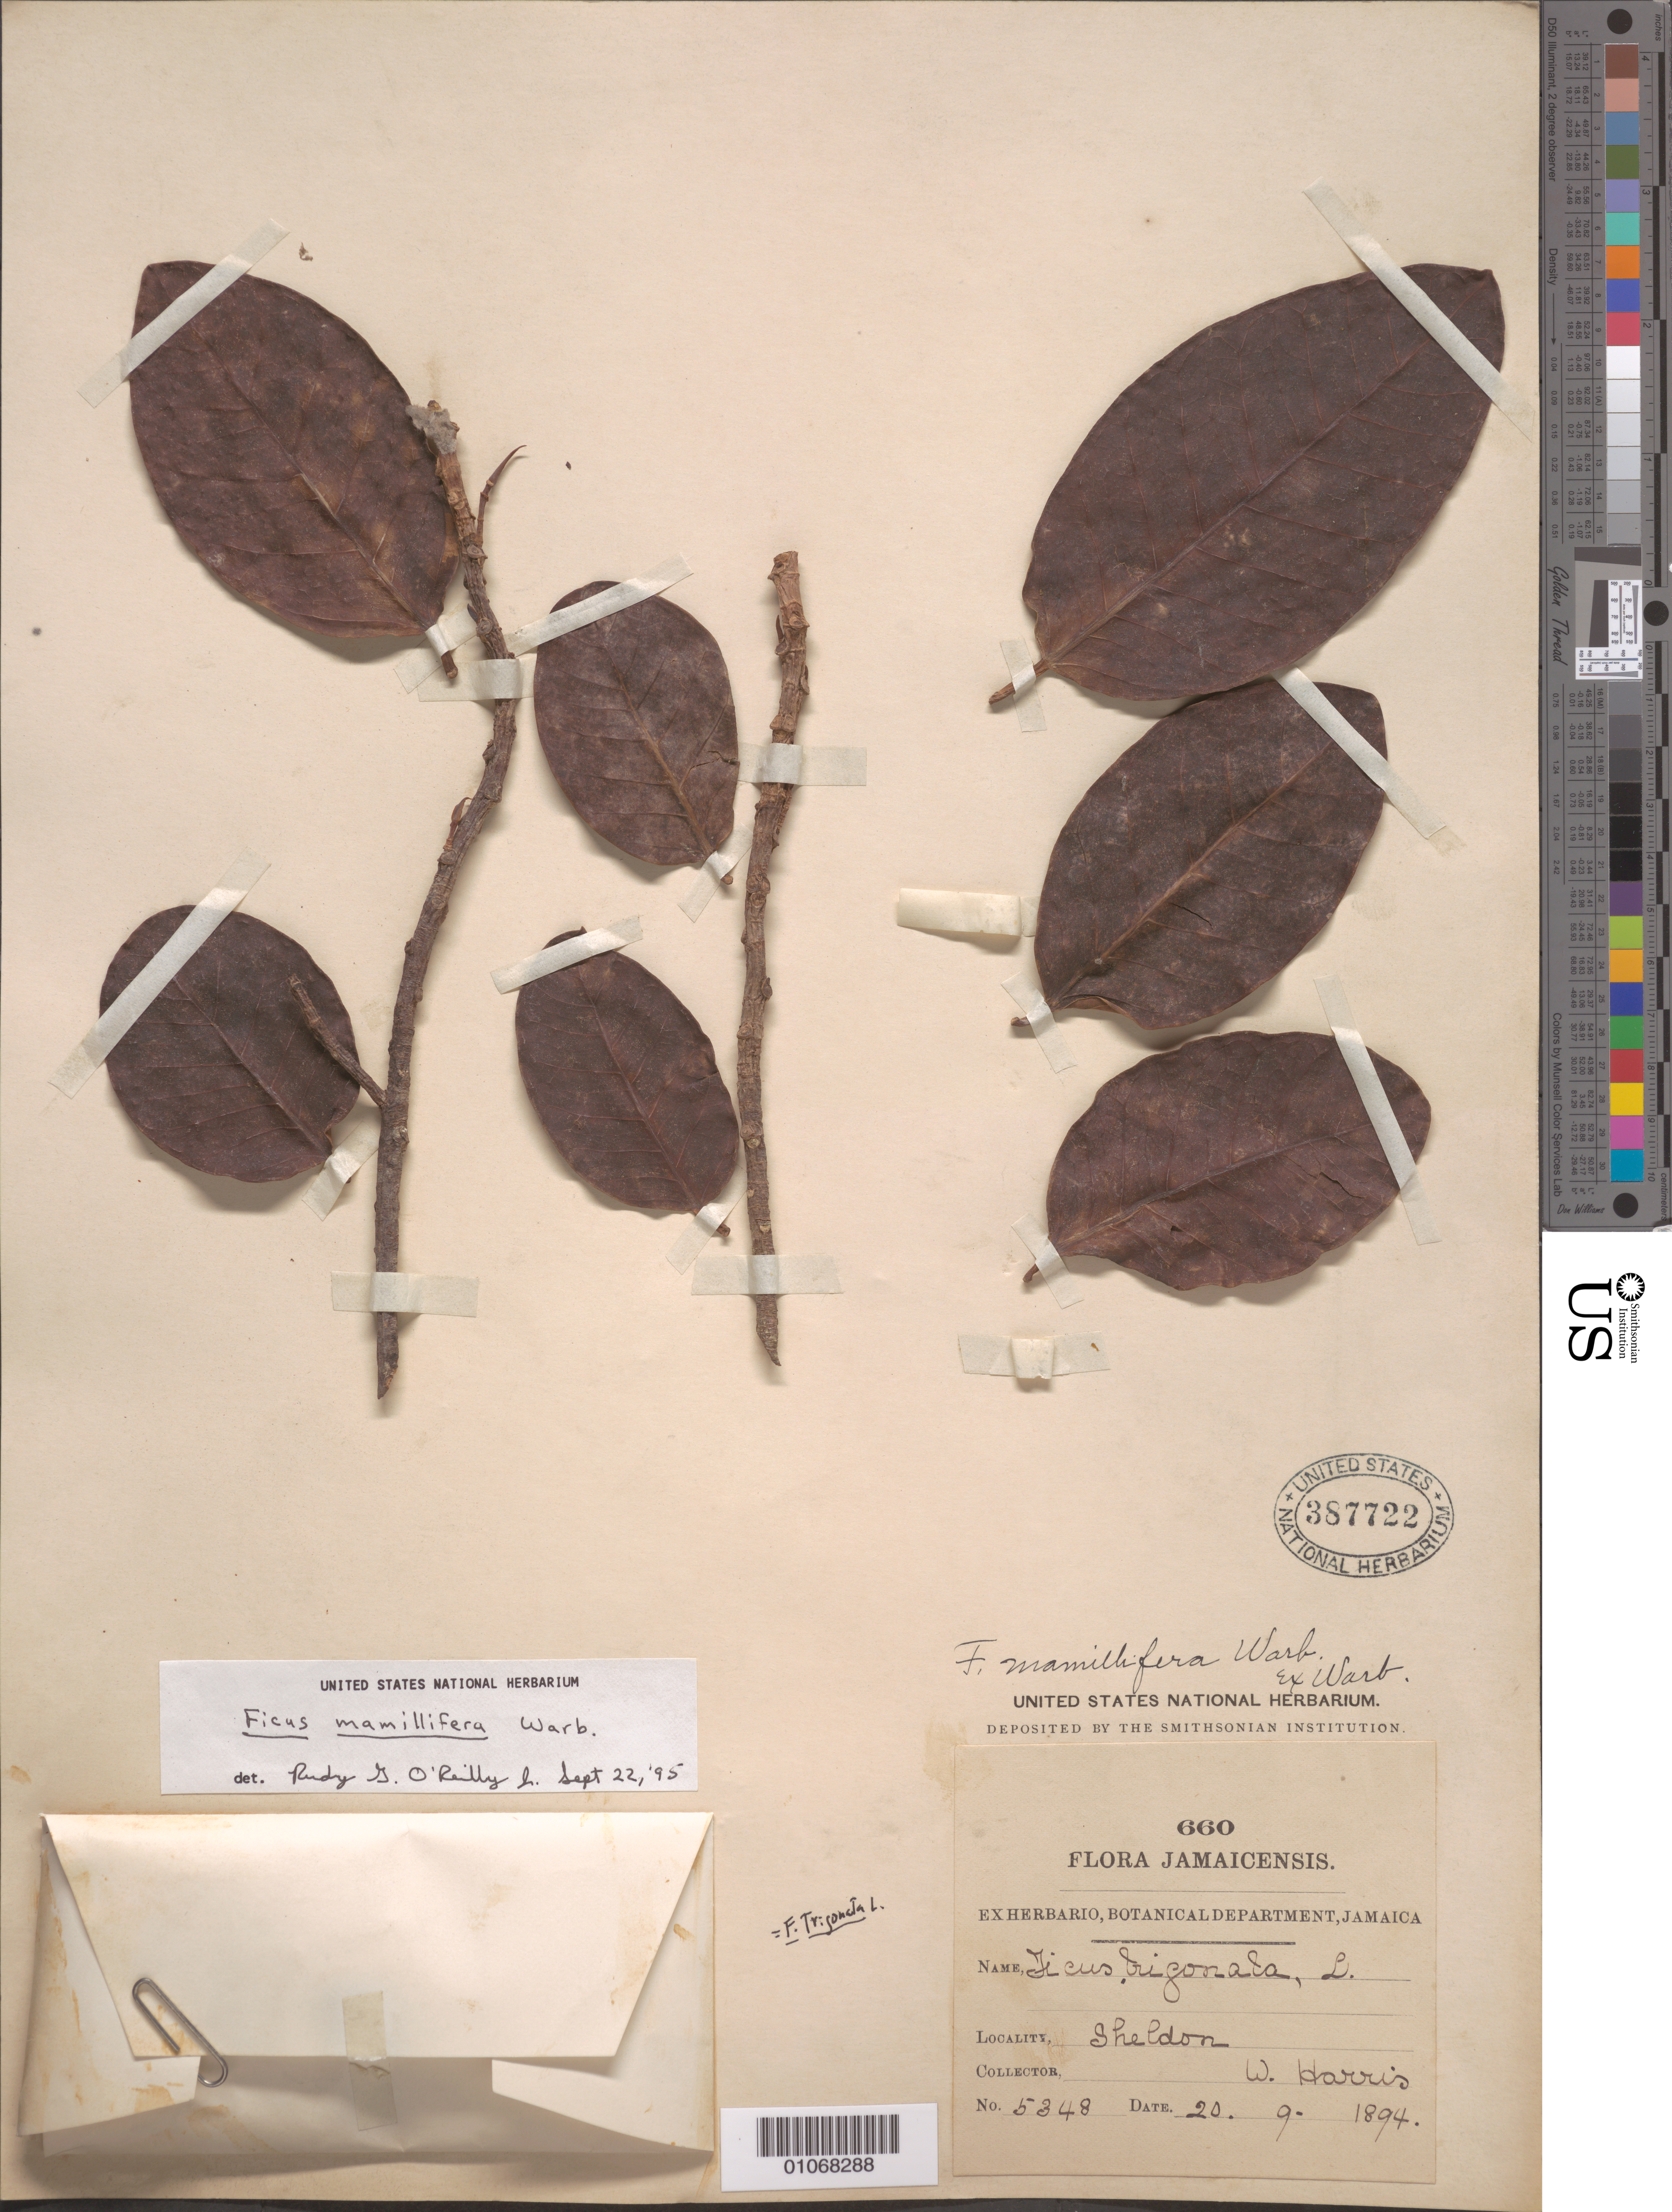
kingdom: Plantae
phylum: Tracheophyta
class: Magnoliopsida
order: Rosales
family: Moraceae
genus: Ficus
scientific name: Ficus mamillifera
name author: Warb.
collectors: W. Harris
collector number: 5348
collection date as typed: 20 Sep 1894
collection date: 1894-09-20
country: Jamaica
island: Jamaica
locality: Sheldon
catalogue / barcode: US 387722